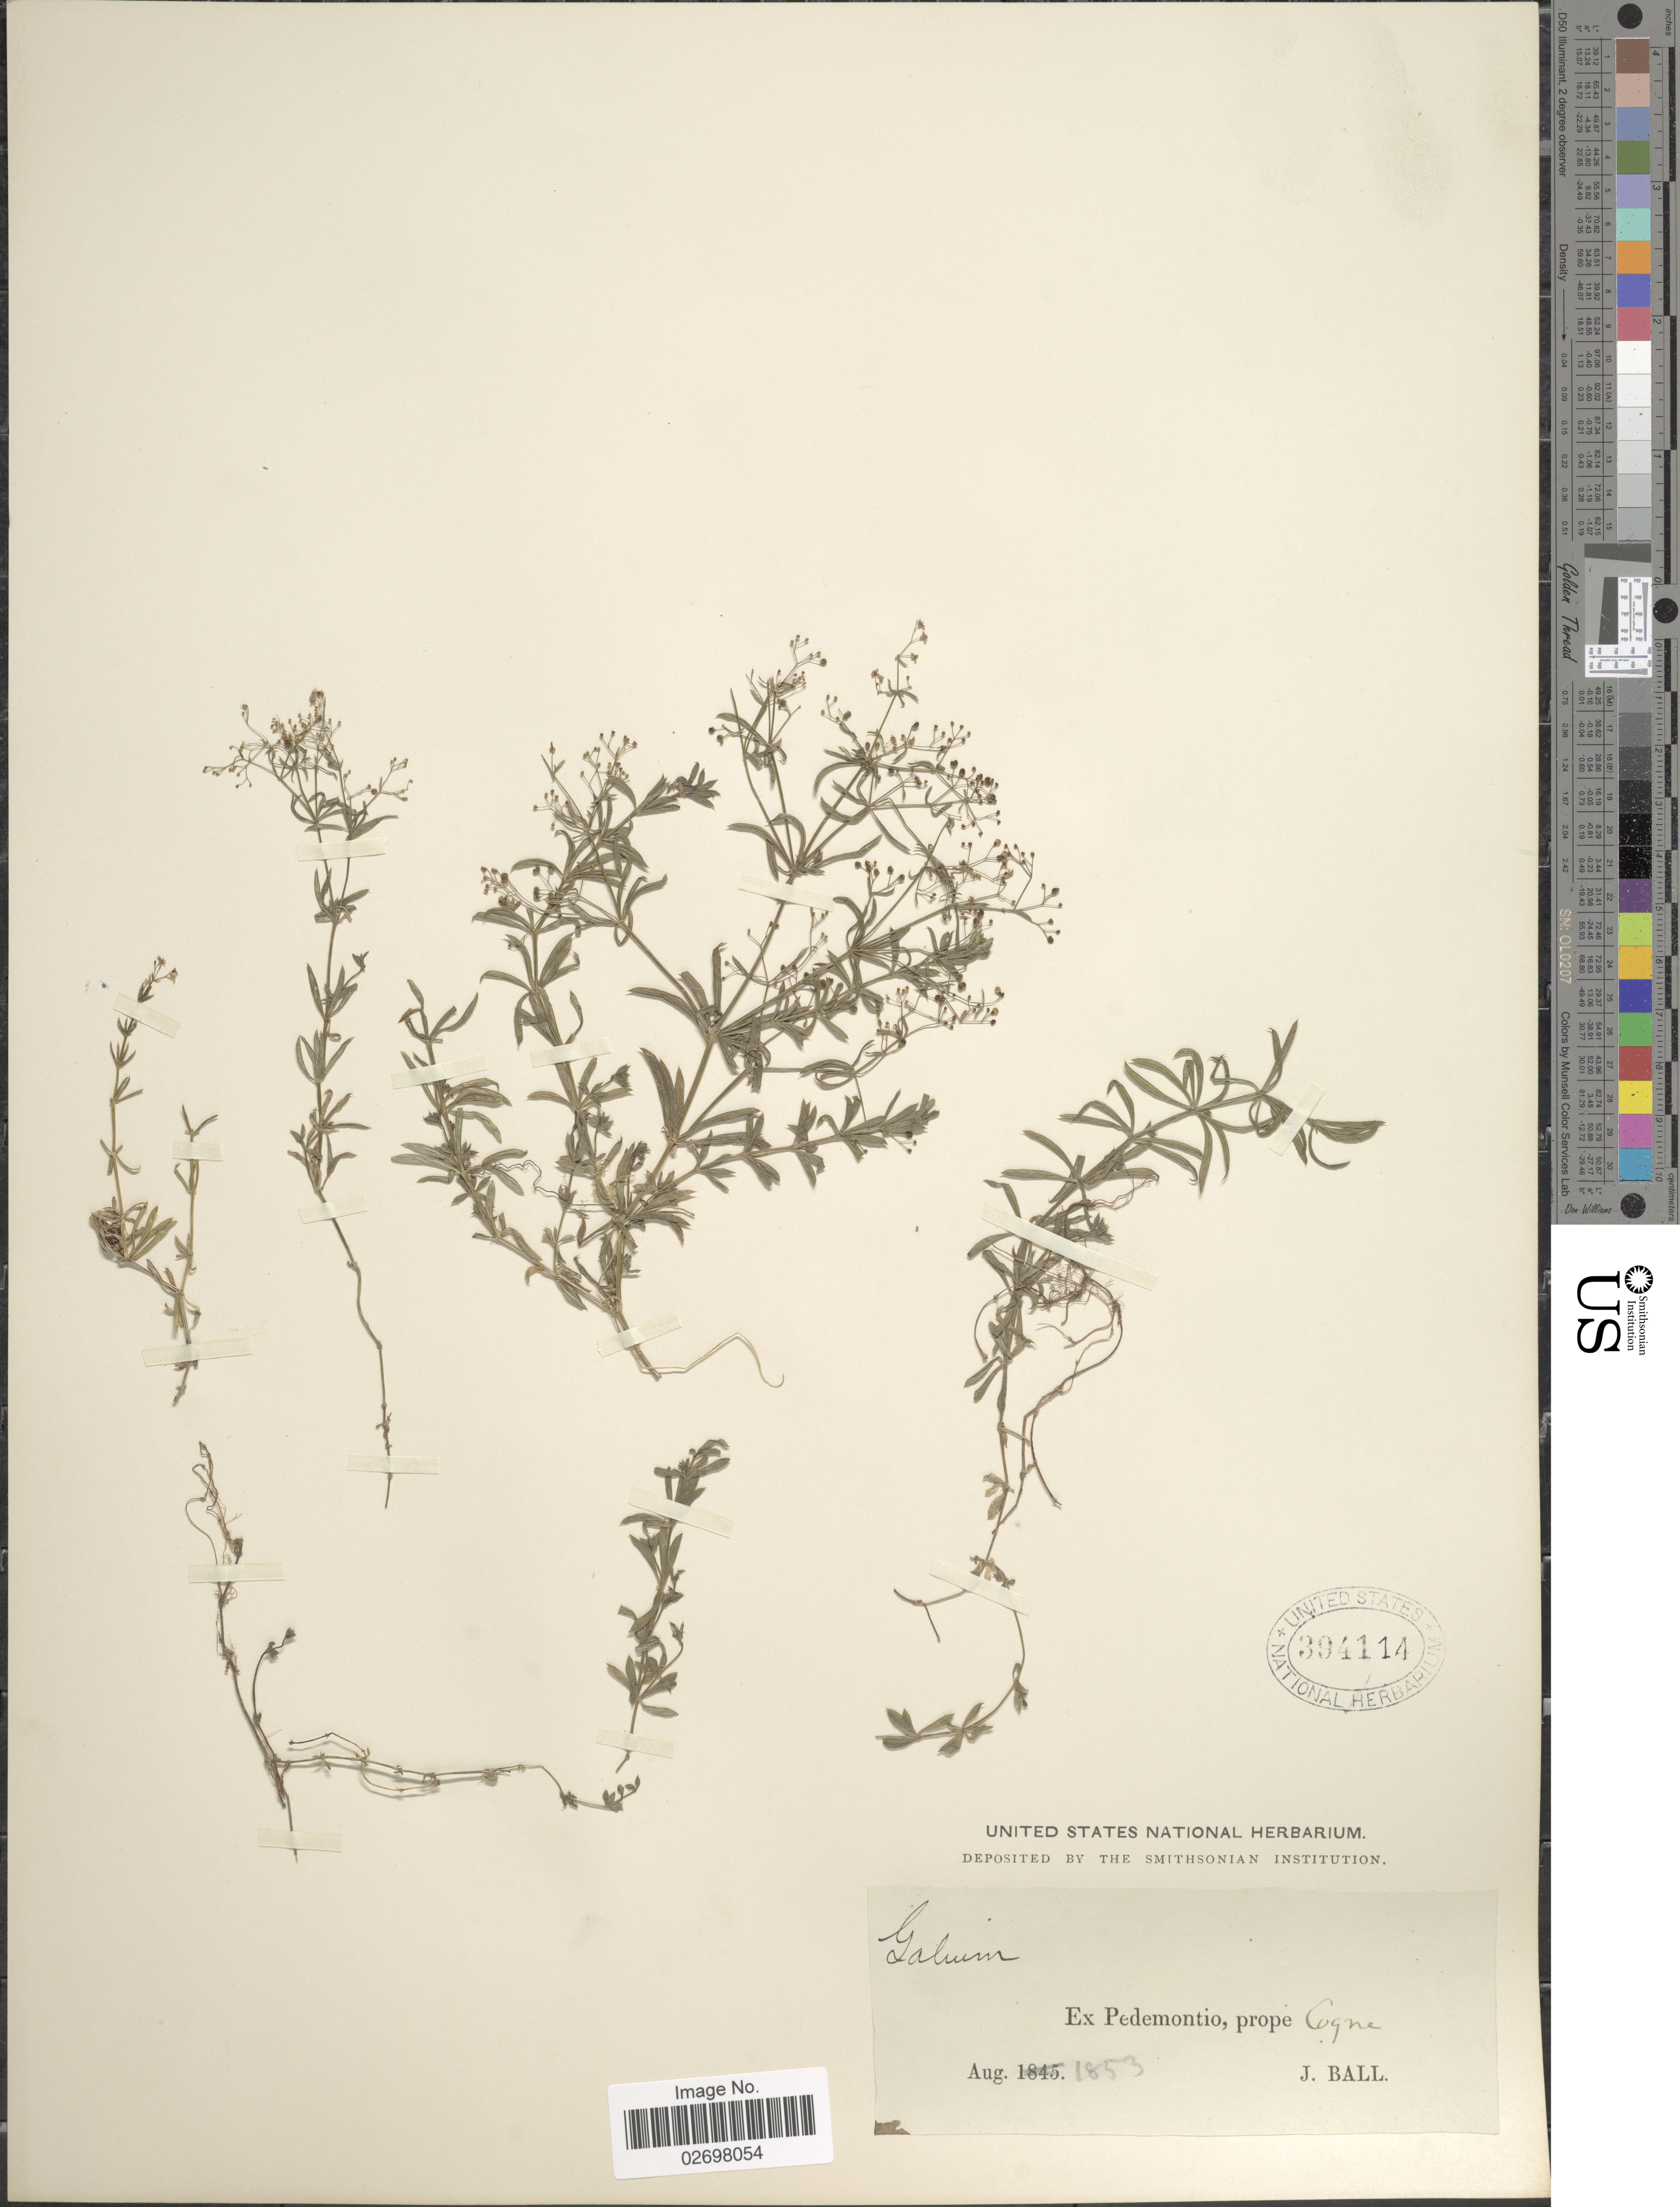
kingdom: Plantae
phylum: Tracheophyta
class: Magnoliopsida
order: Gentianales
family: Rubiaceae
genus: Galium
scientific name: Galium sp.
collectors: J. Ball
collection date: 1853-08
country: Italy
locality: Pedemontio, prope Cogne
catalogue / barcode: US 394114